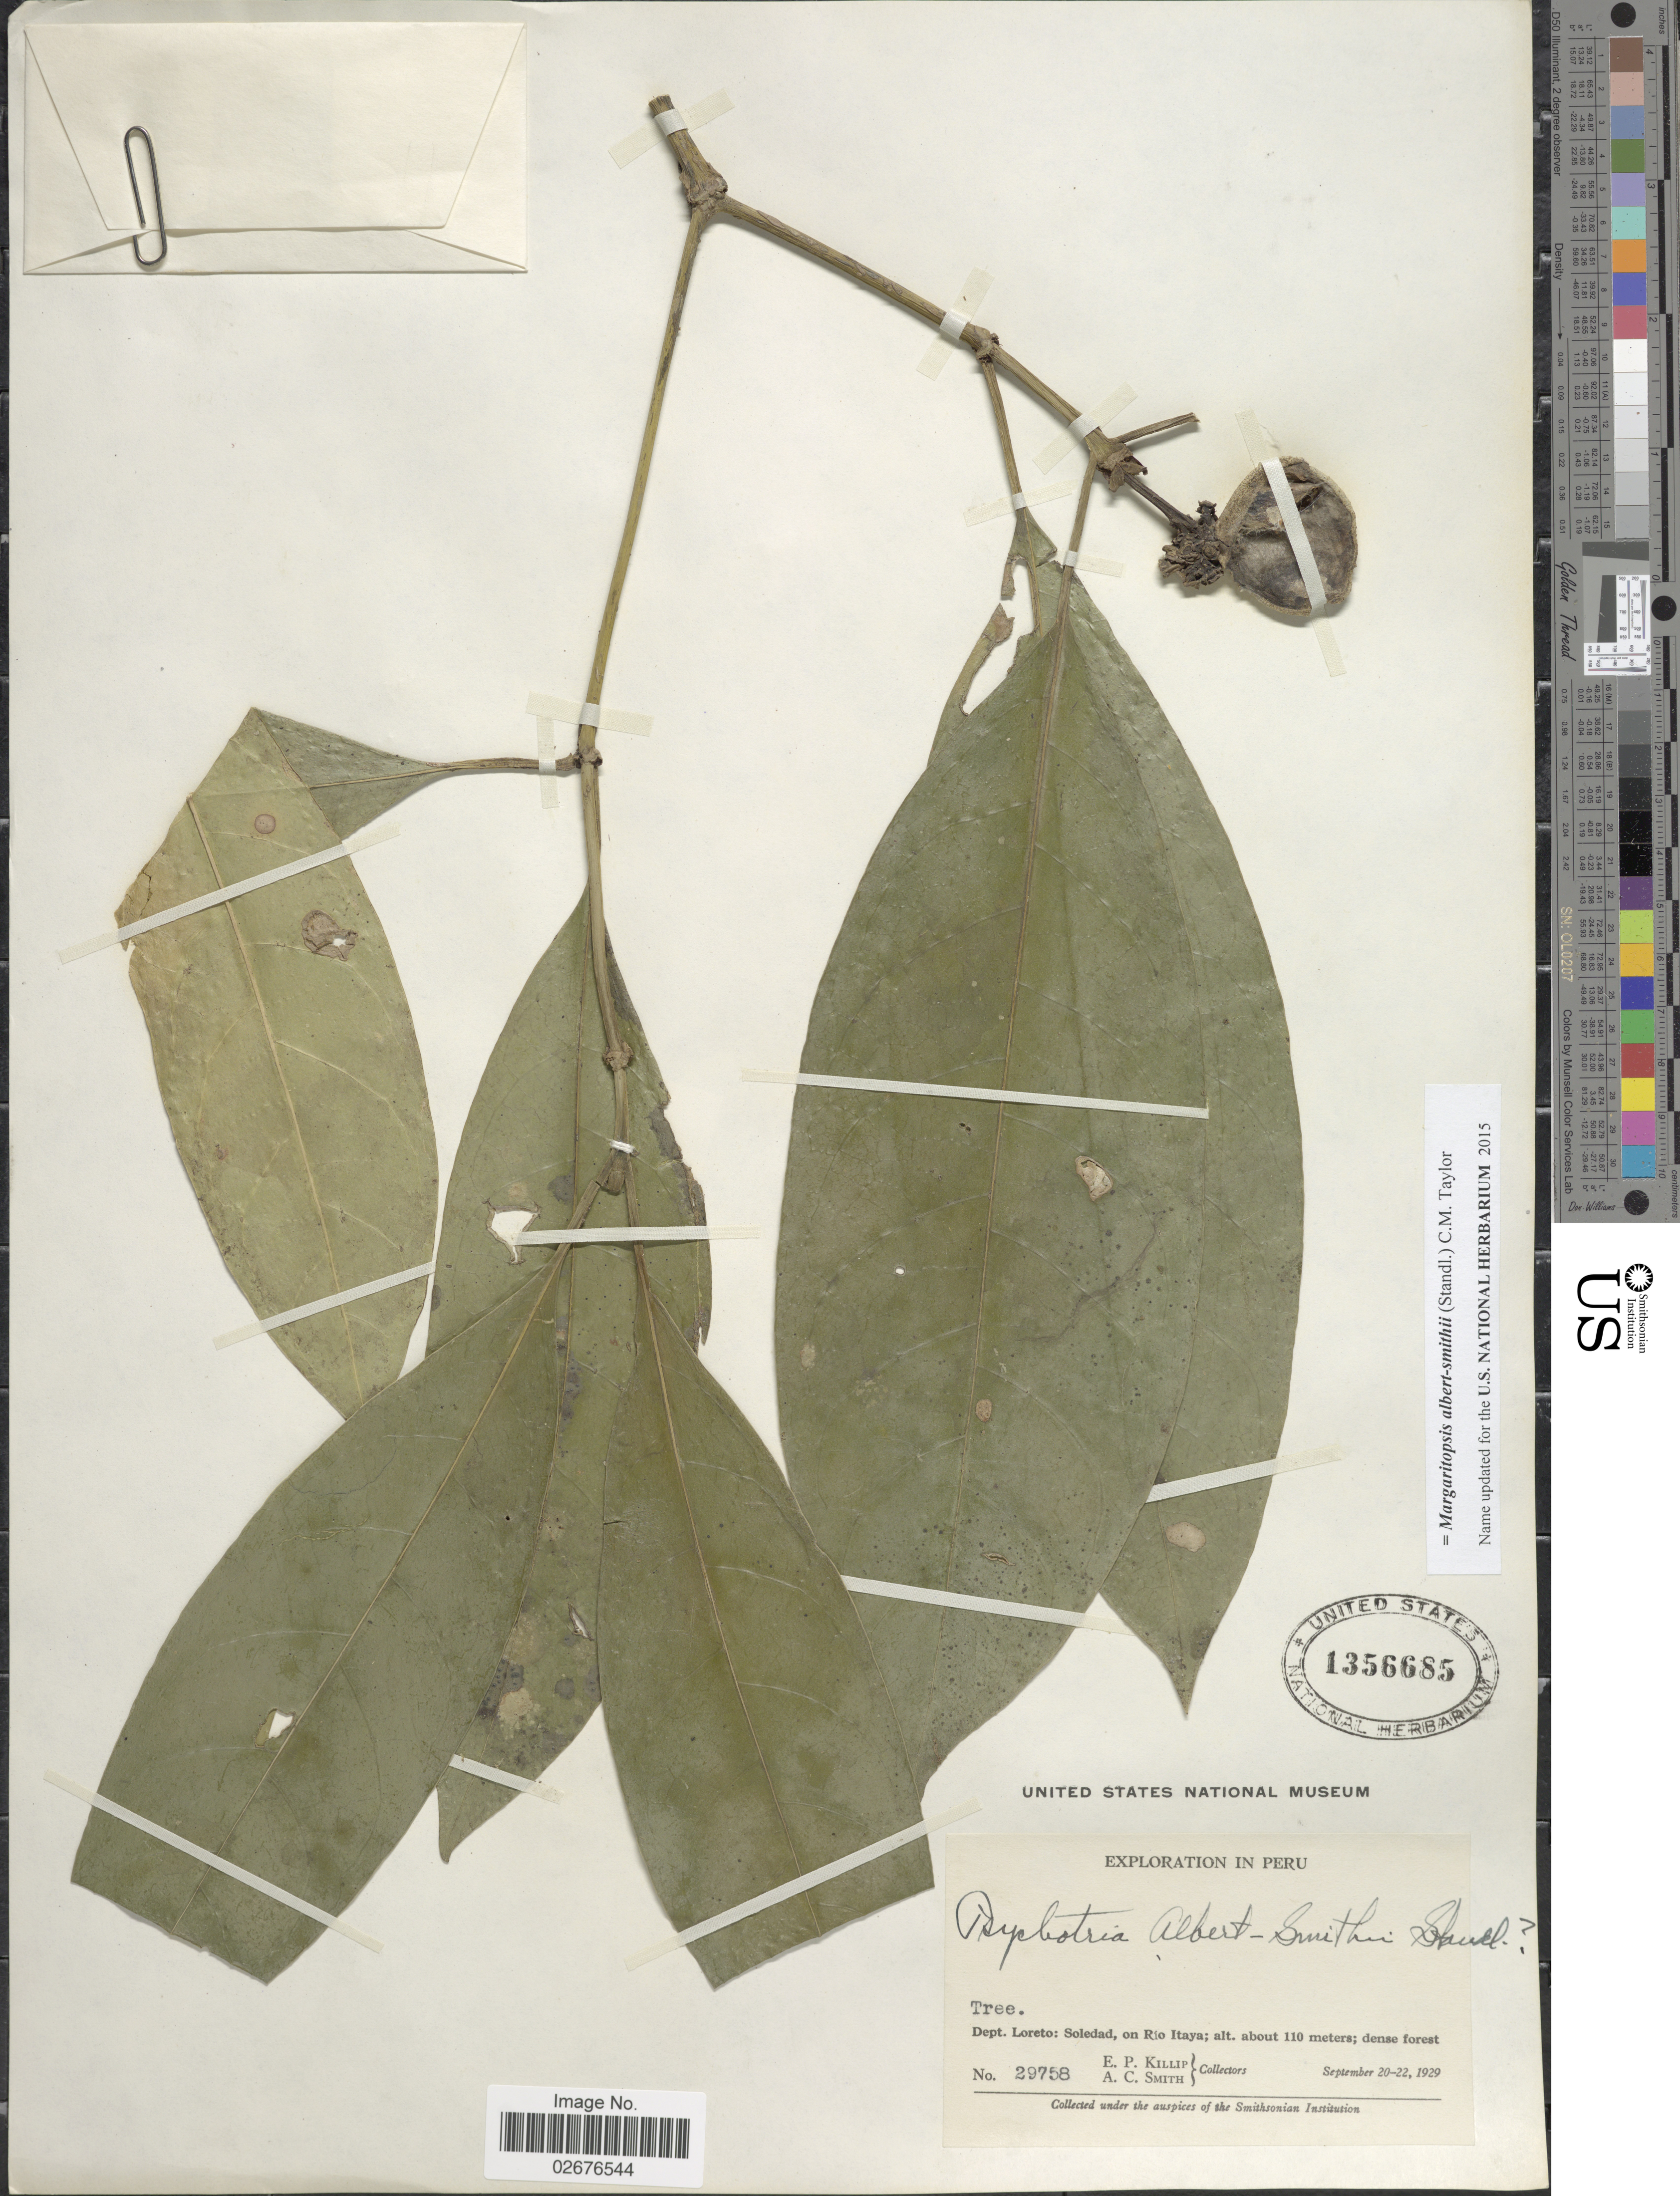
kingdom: Plantae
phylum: Tracheophyta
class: Magnoliopsida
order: Gentianales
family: Rubiaceae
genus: Margaritopsis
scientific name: Margaritopsis albert-smithii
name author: (Standl.) C.M. Taylor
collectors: E. P. Killip & A. C. Smith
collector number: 29758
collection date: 1929-09-20/1929-09-22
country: Peru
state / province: Loreto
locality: Soledad, on Rio Itaya; dense forest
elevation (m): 110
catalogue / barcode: US 1356685